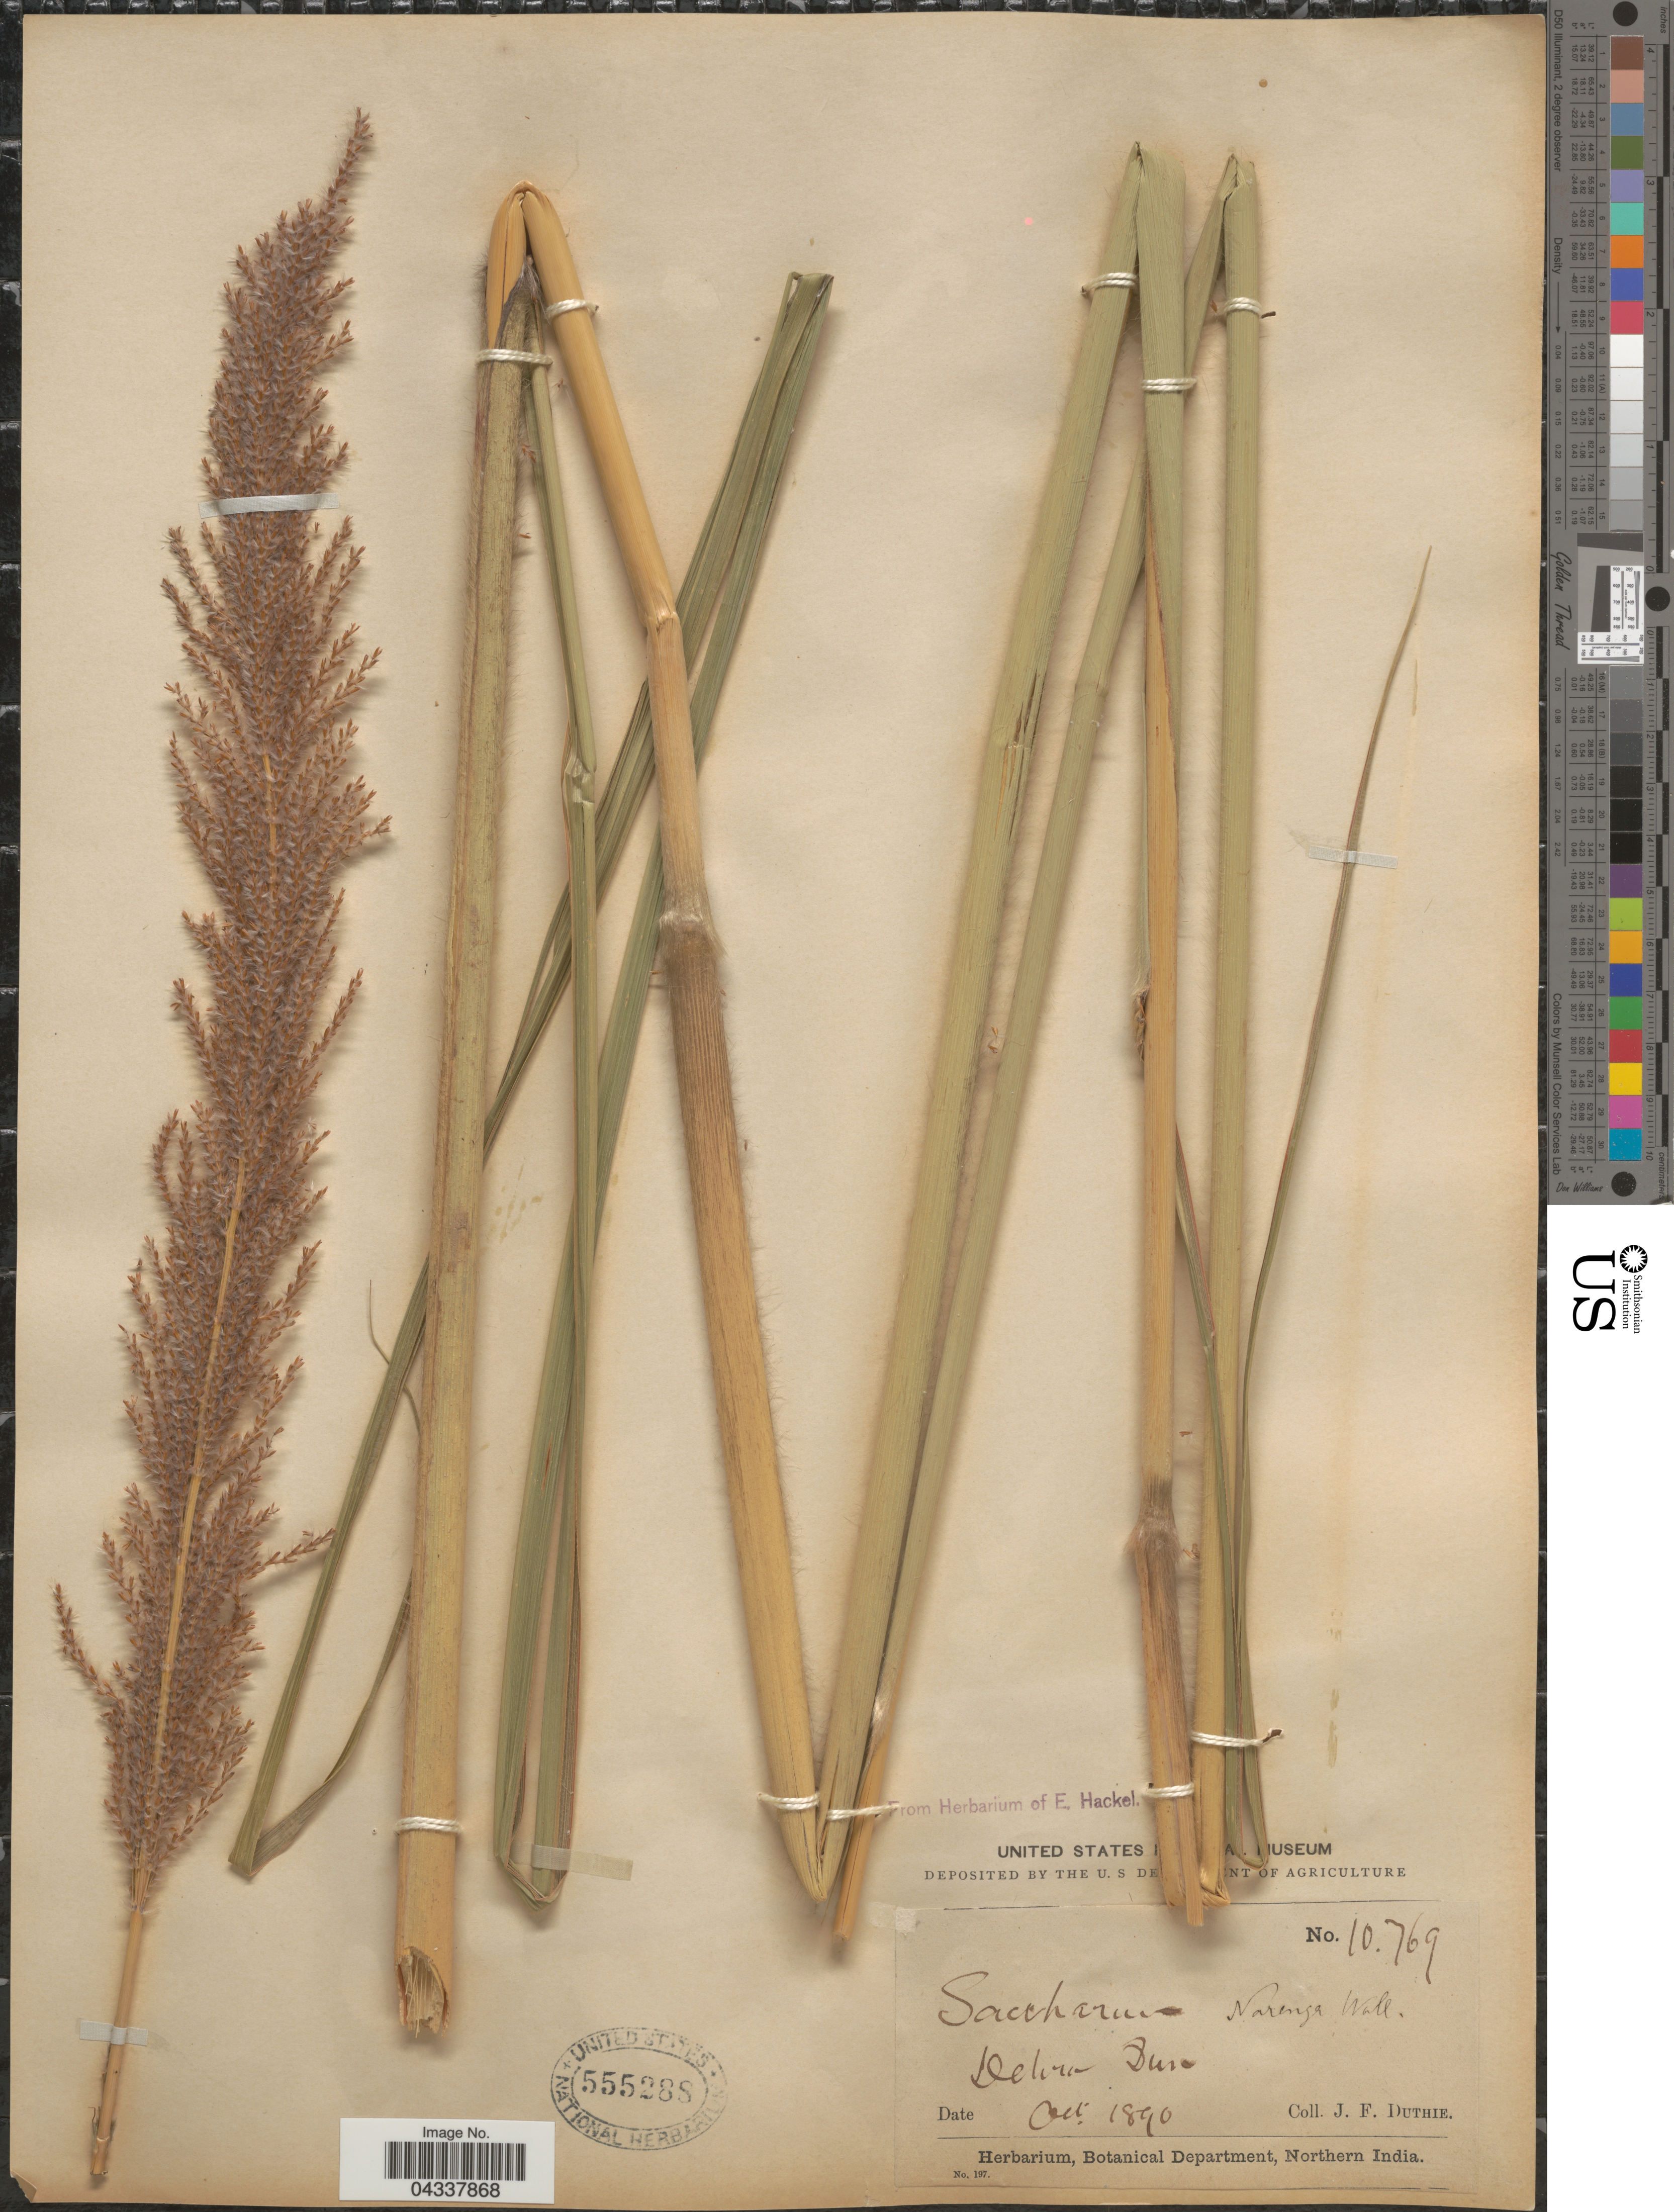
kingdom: Plantae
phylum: Tracheophyta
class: Liliopsida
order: Poales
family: Poaceae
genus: Narenga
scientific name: Narenga porphyrocoma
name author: (Hance) Bor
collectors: J. F. Duthie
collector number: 10769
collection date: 1890-10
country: India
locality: Dehra Dun.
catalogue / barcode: US 555288